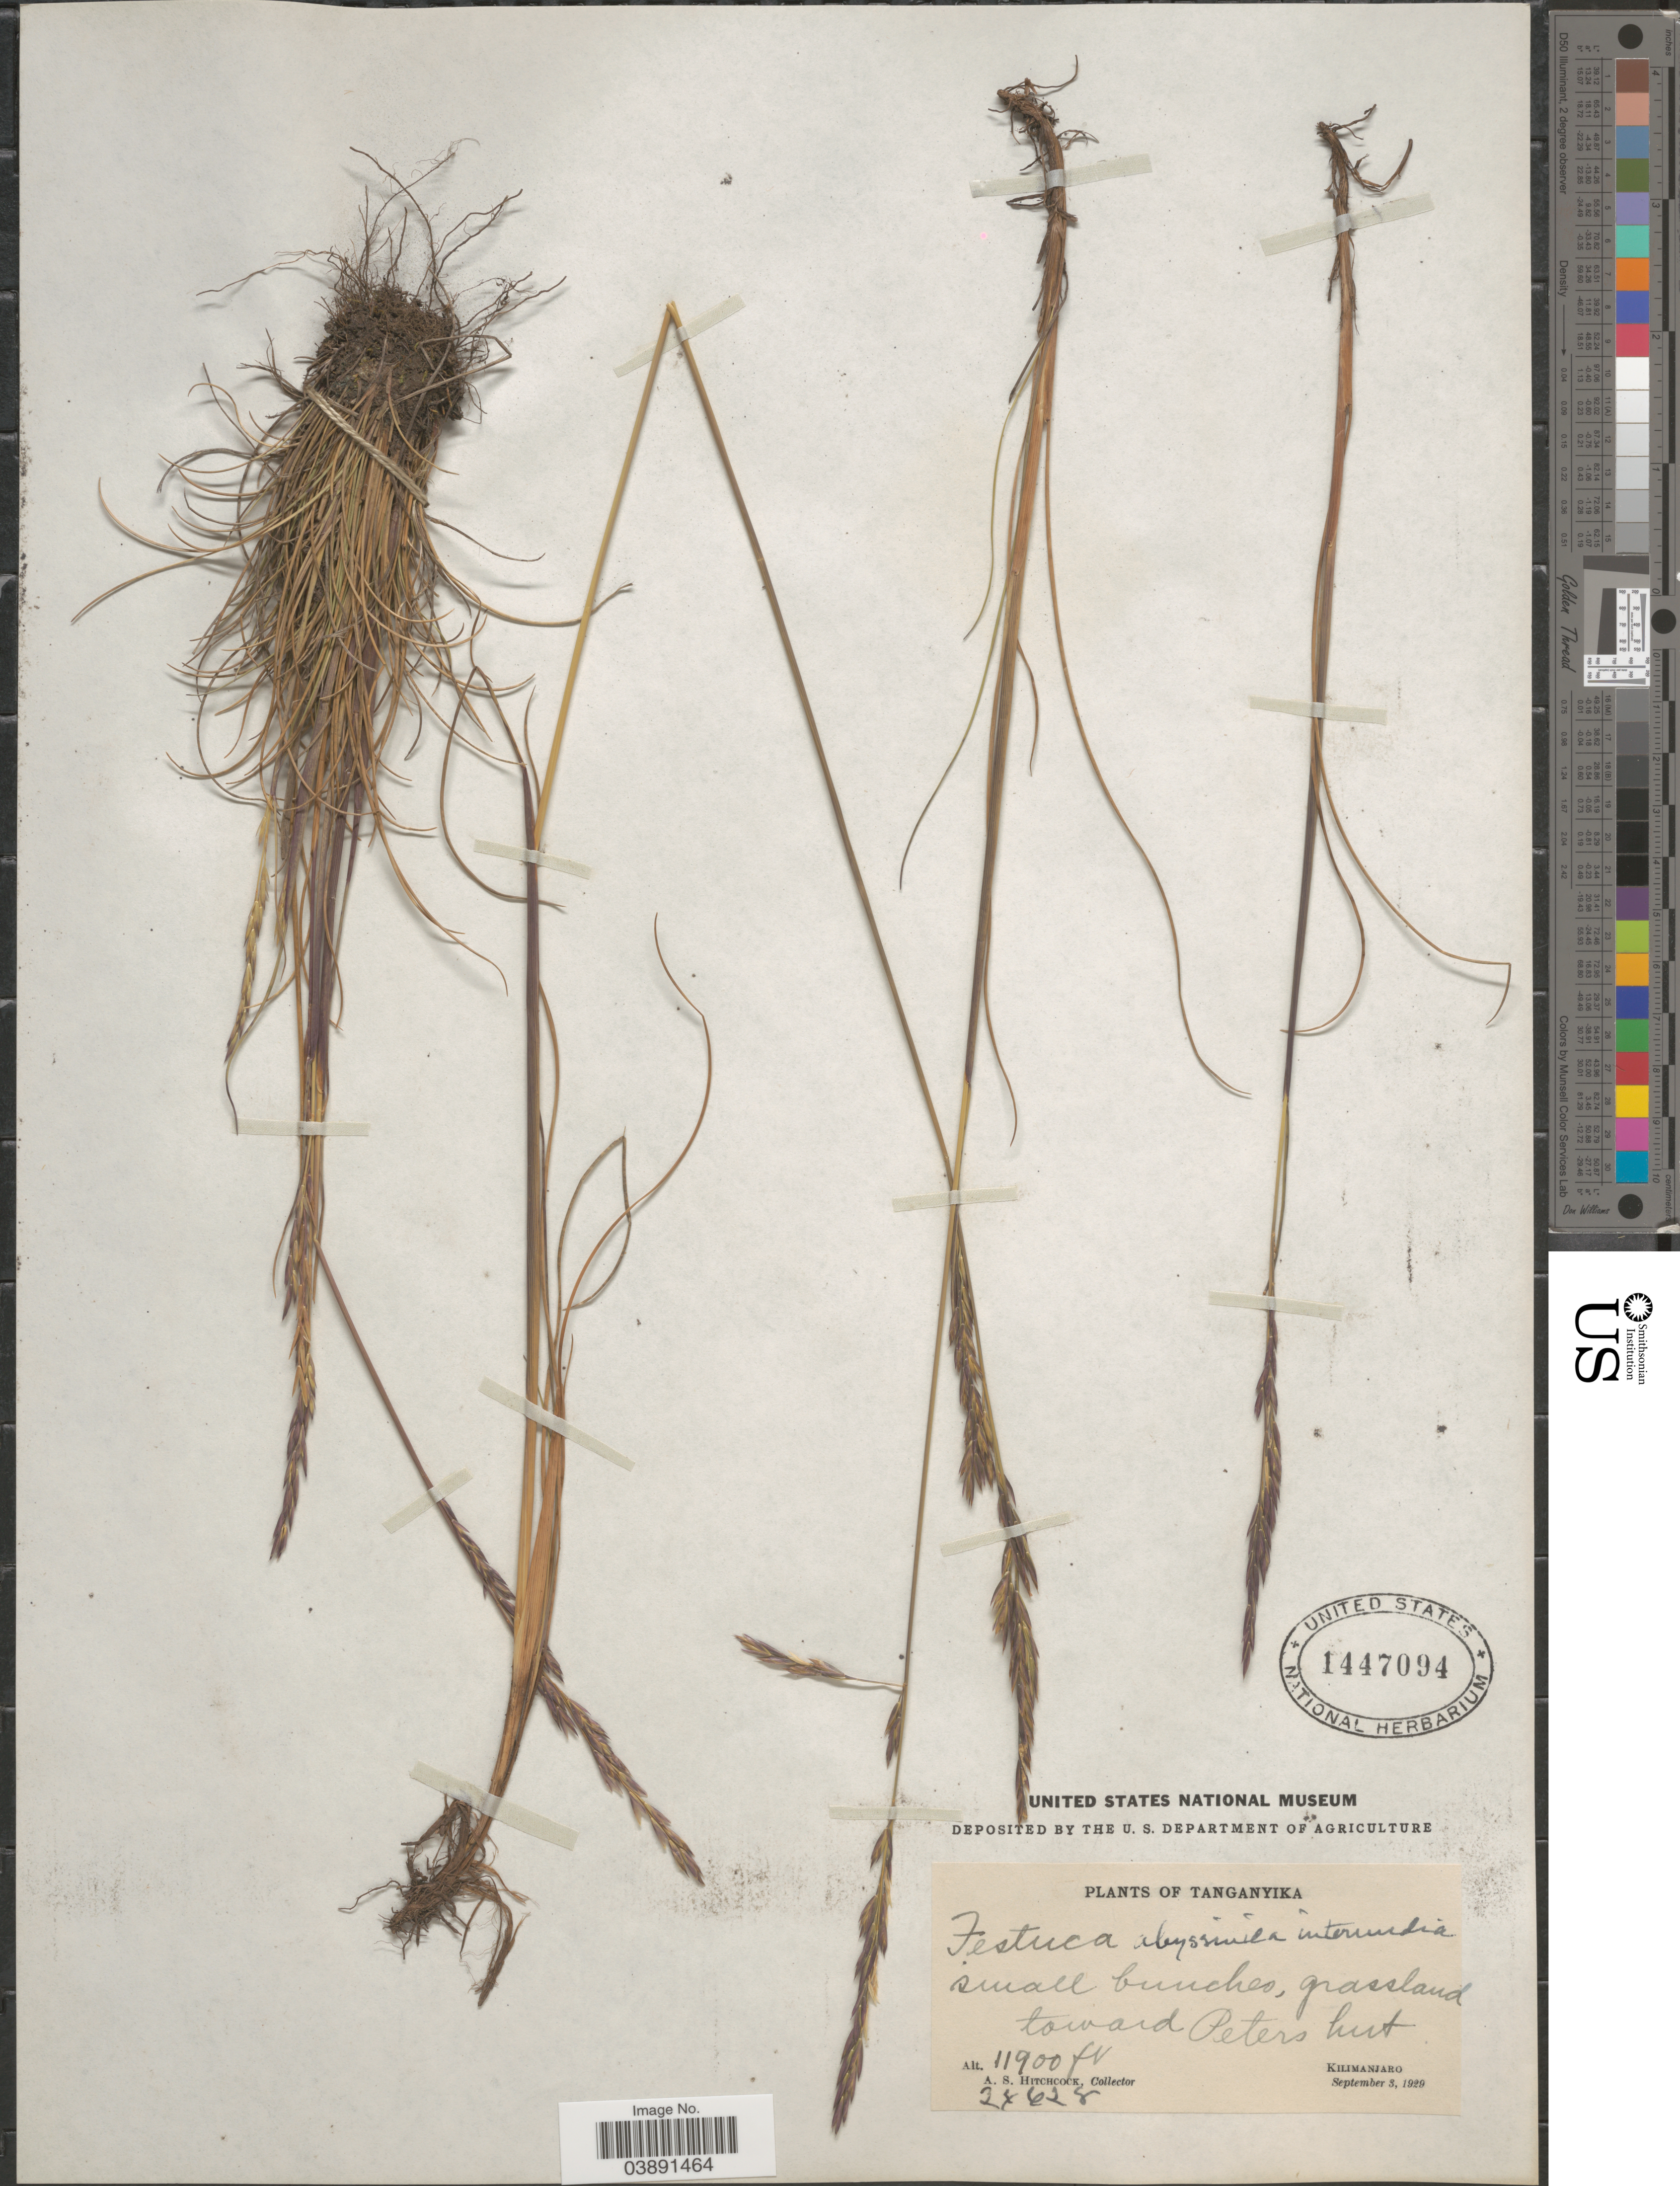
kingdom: Plantae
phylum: Tracheophyta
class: Liliopsida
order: Poales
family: Poaceae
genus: Festuca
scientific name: Festuca abyssinica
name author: Hochst. ex A. Rich.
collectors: A. S. Hitchcock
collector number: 24628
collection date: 1929-09-03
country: Tanzania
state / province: Kilimanjaro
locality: Tanganyika. Grassland toward Peters hut.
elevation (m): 3627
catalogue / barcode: US 1447094